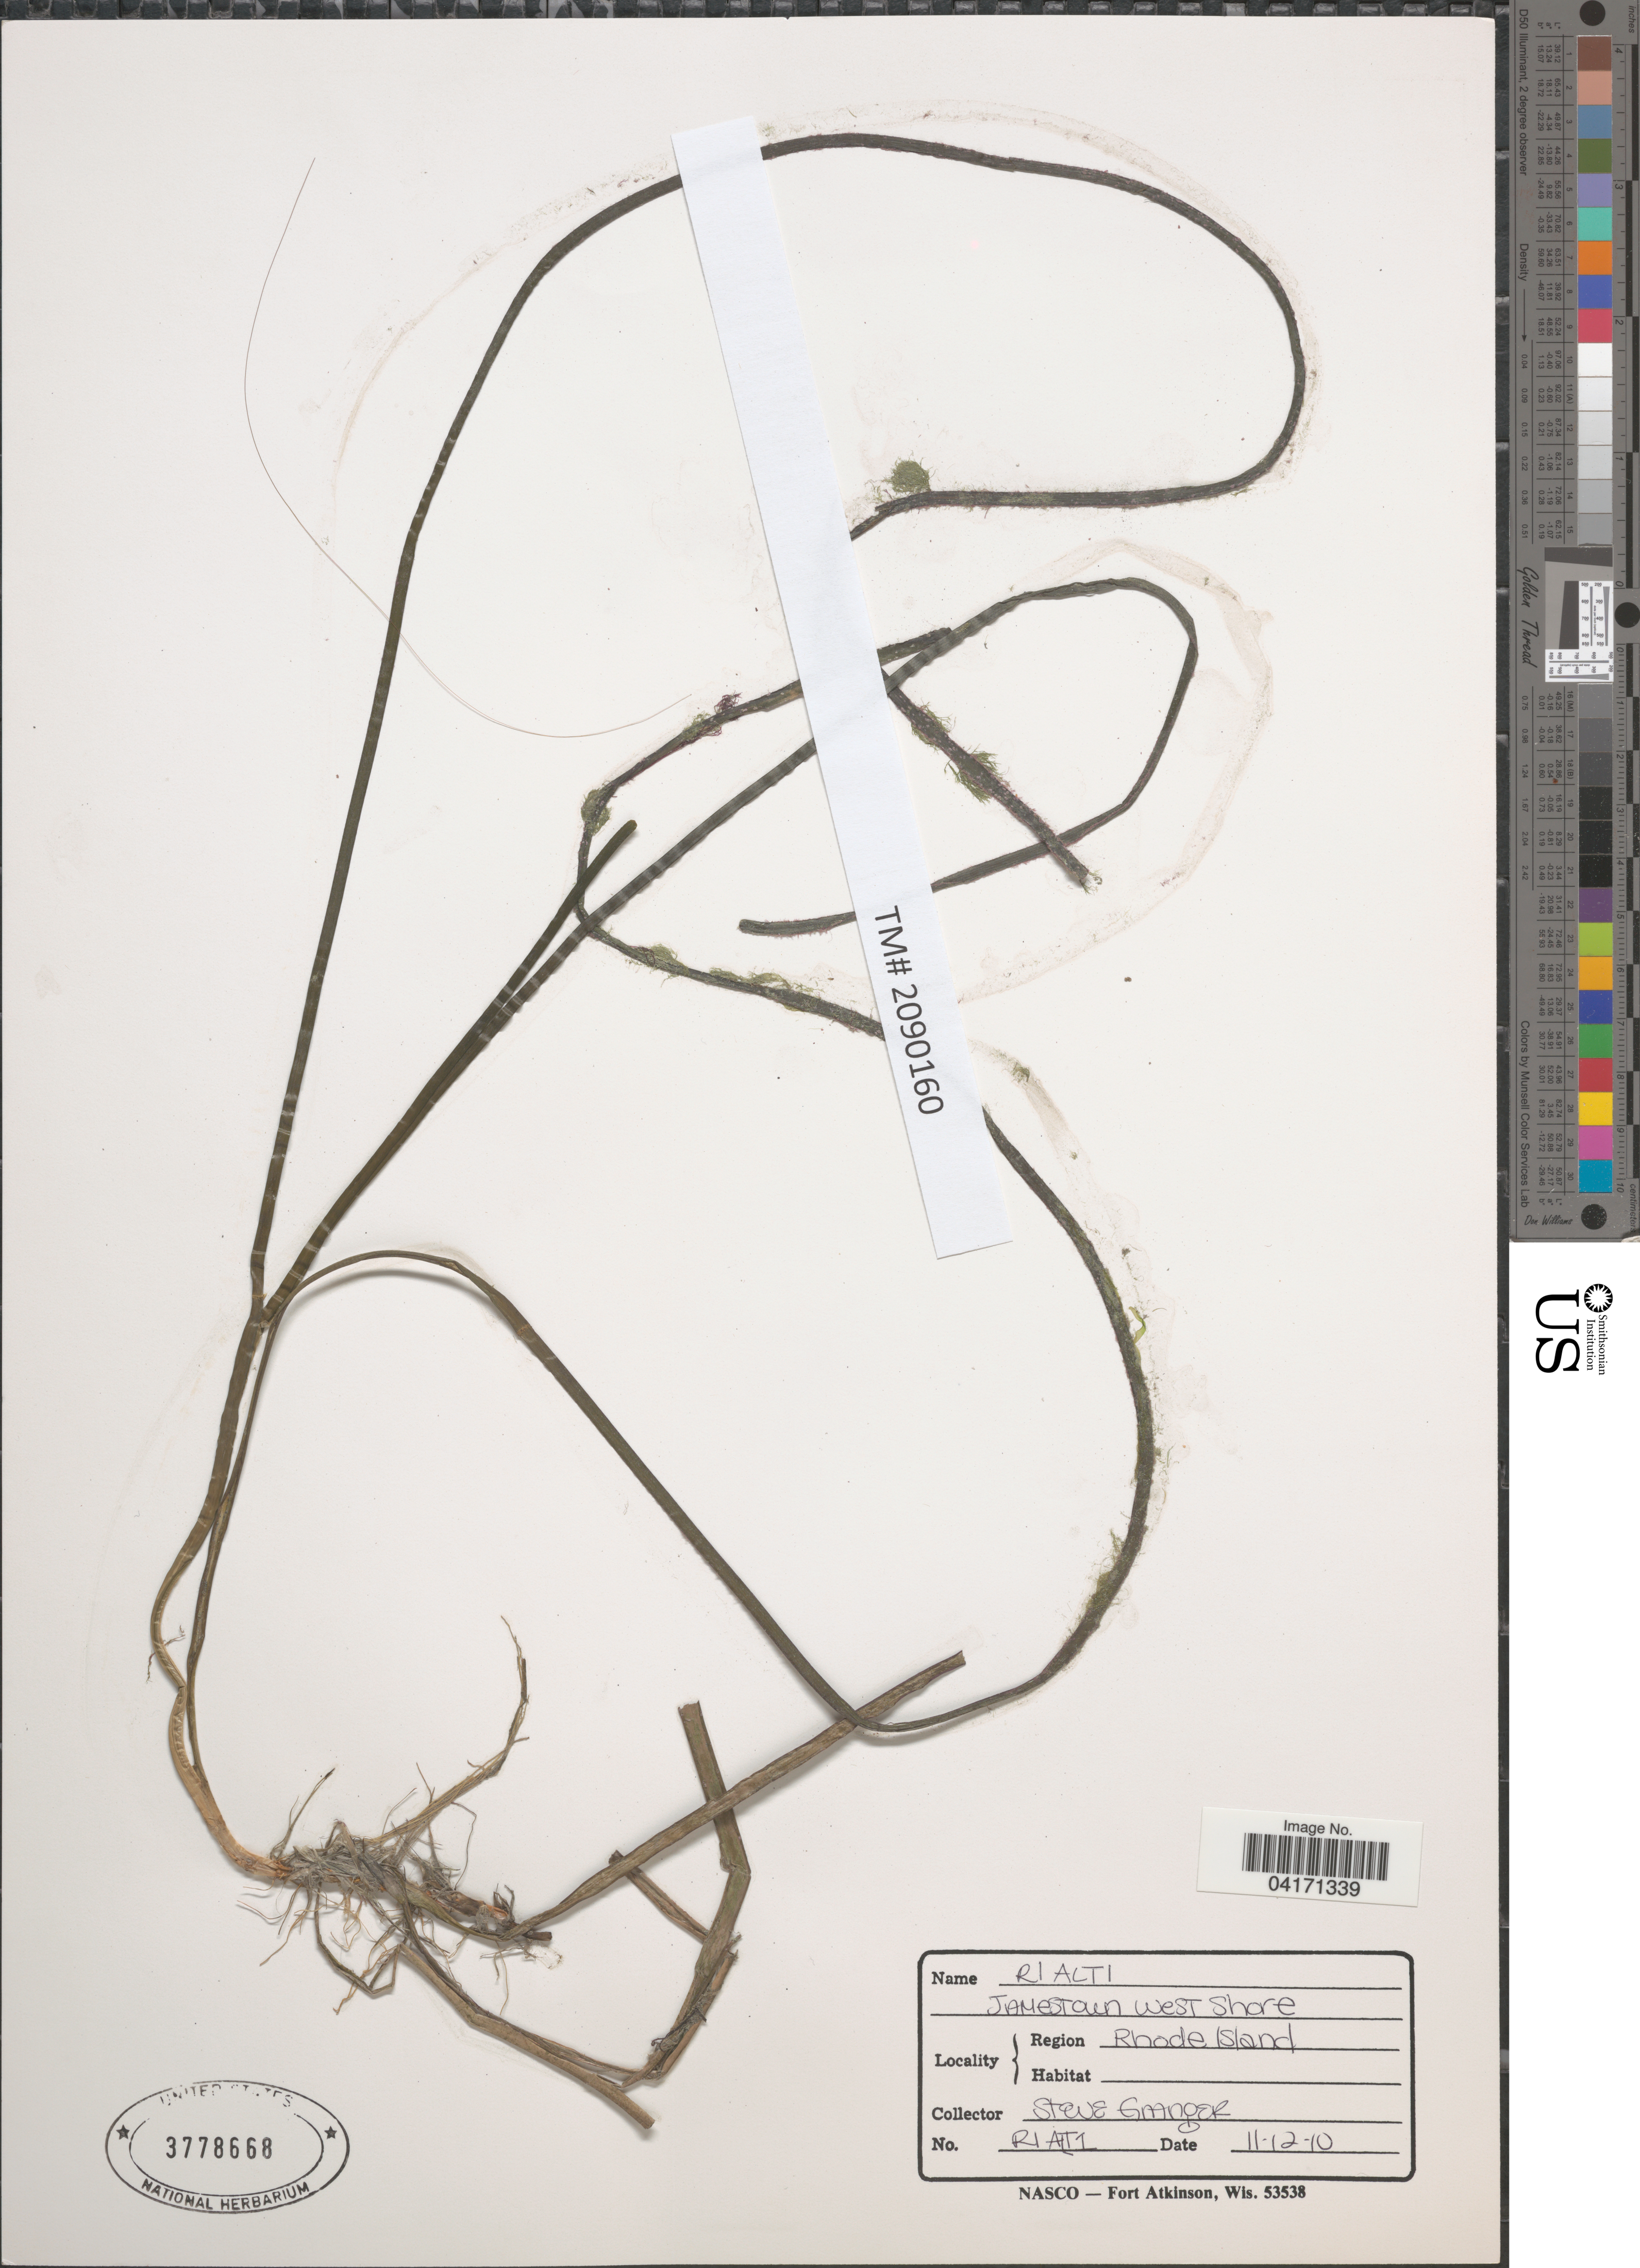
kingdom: Plantae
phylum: Tracheophyta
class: Liliopsida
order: Alismatales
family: Zosteraceae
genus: Zostera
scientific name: Zostera marina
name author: L.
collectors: S. Granger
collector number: RIALT1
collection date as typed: Transcribed d/m/y: 12/11/10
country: United States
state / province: Rhode Island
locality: Jamestown West Shore. Region Rhode Island.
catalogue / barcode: US 3778668